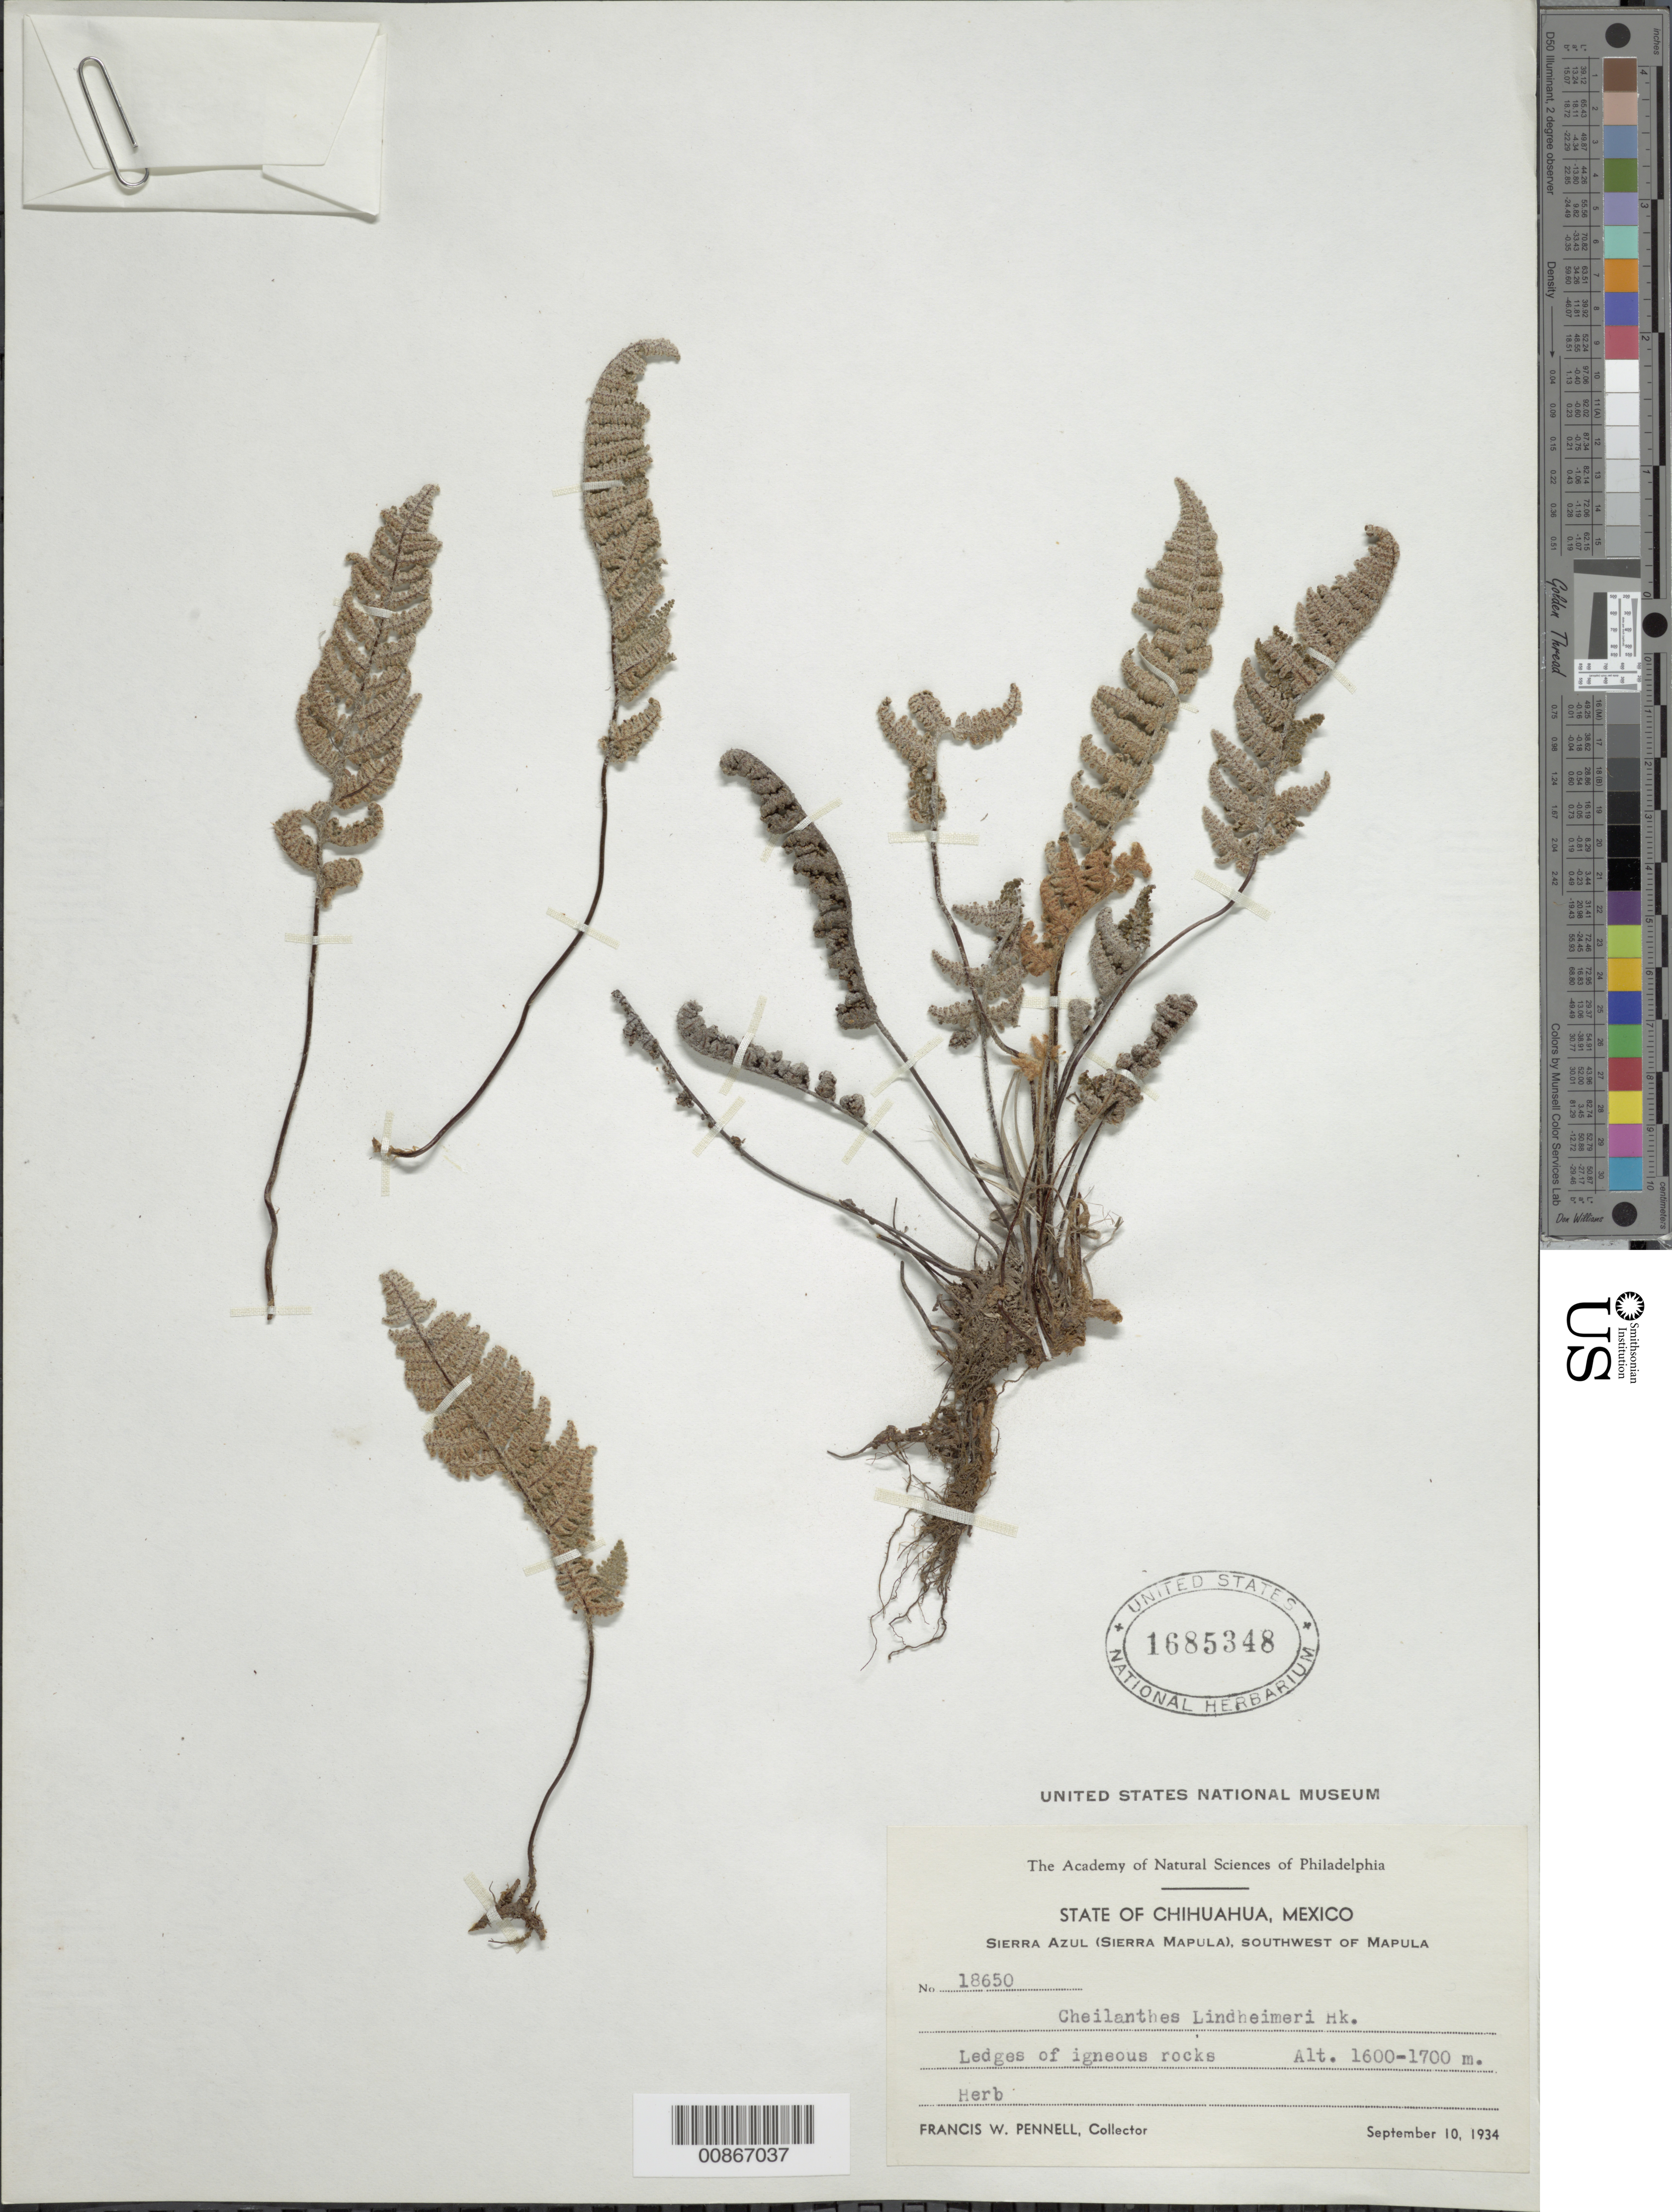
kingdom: Plantae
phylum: Tracheophyta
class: Polypodiopsida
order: Polypodiales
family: Pteridaceae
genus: Myriopteris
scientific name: Myriopteris lindheimeri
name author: (Hook.) J. Sm.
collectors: F. W. Pennell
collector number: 18650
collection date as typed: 10 Sep 1934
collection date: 1934-09-10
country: Mexico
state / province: Chihuahua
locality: Sierra Azul (Sierra Mapula) southwest of Mapula, Chihuahua.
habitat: Ledges of igneous rocks.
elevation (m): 1700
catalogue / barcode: US 1685348